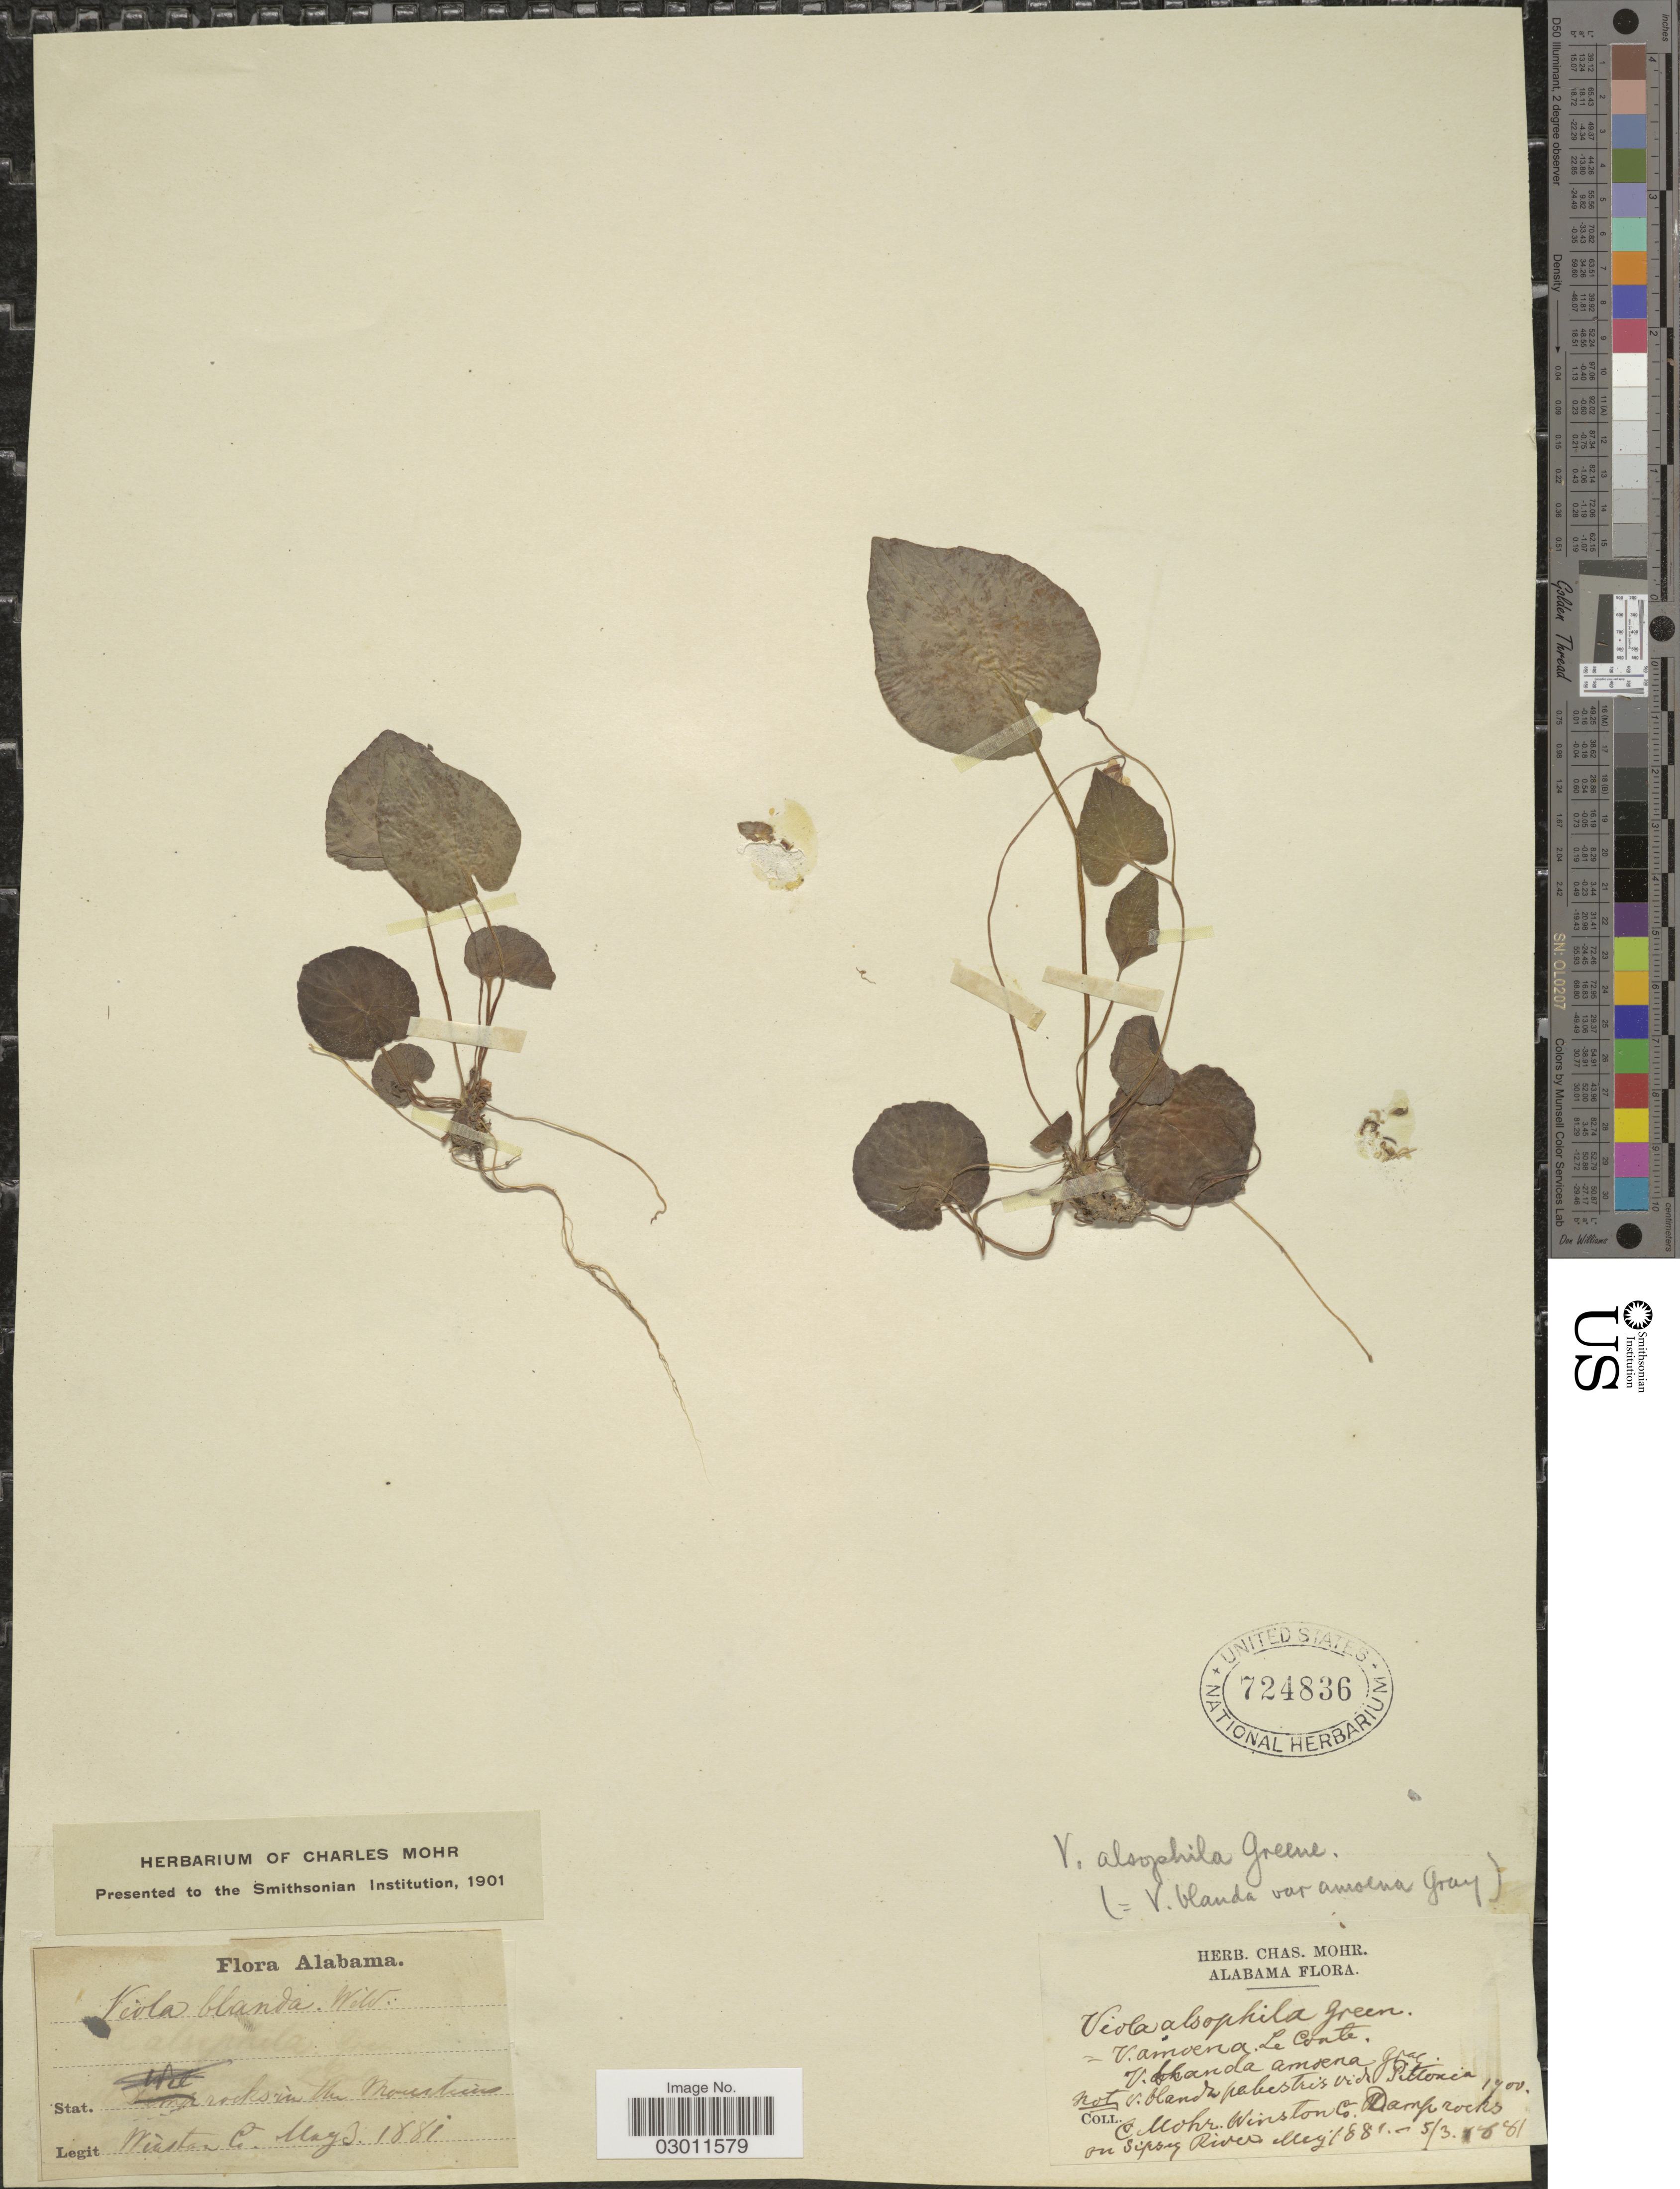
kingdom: Plantae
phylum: Tracheophyta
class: Magnoliopsida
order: Malpighiales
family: Violaceae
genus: Viola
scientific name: Viola alsophila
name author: Greene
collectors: Mohr, C. T. (herbarium)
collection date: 1881-05/1881-05-03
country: United States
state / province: Alabama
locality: Winston Co., Damp rocks on Sipsey River.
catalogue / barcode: US 724836